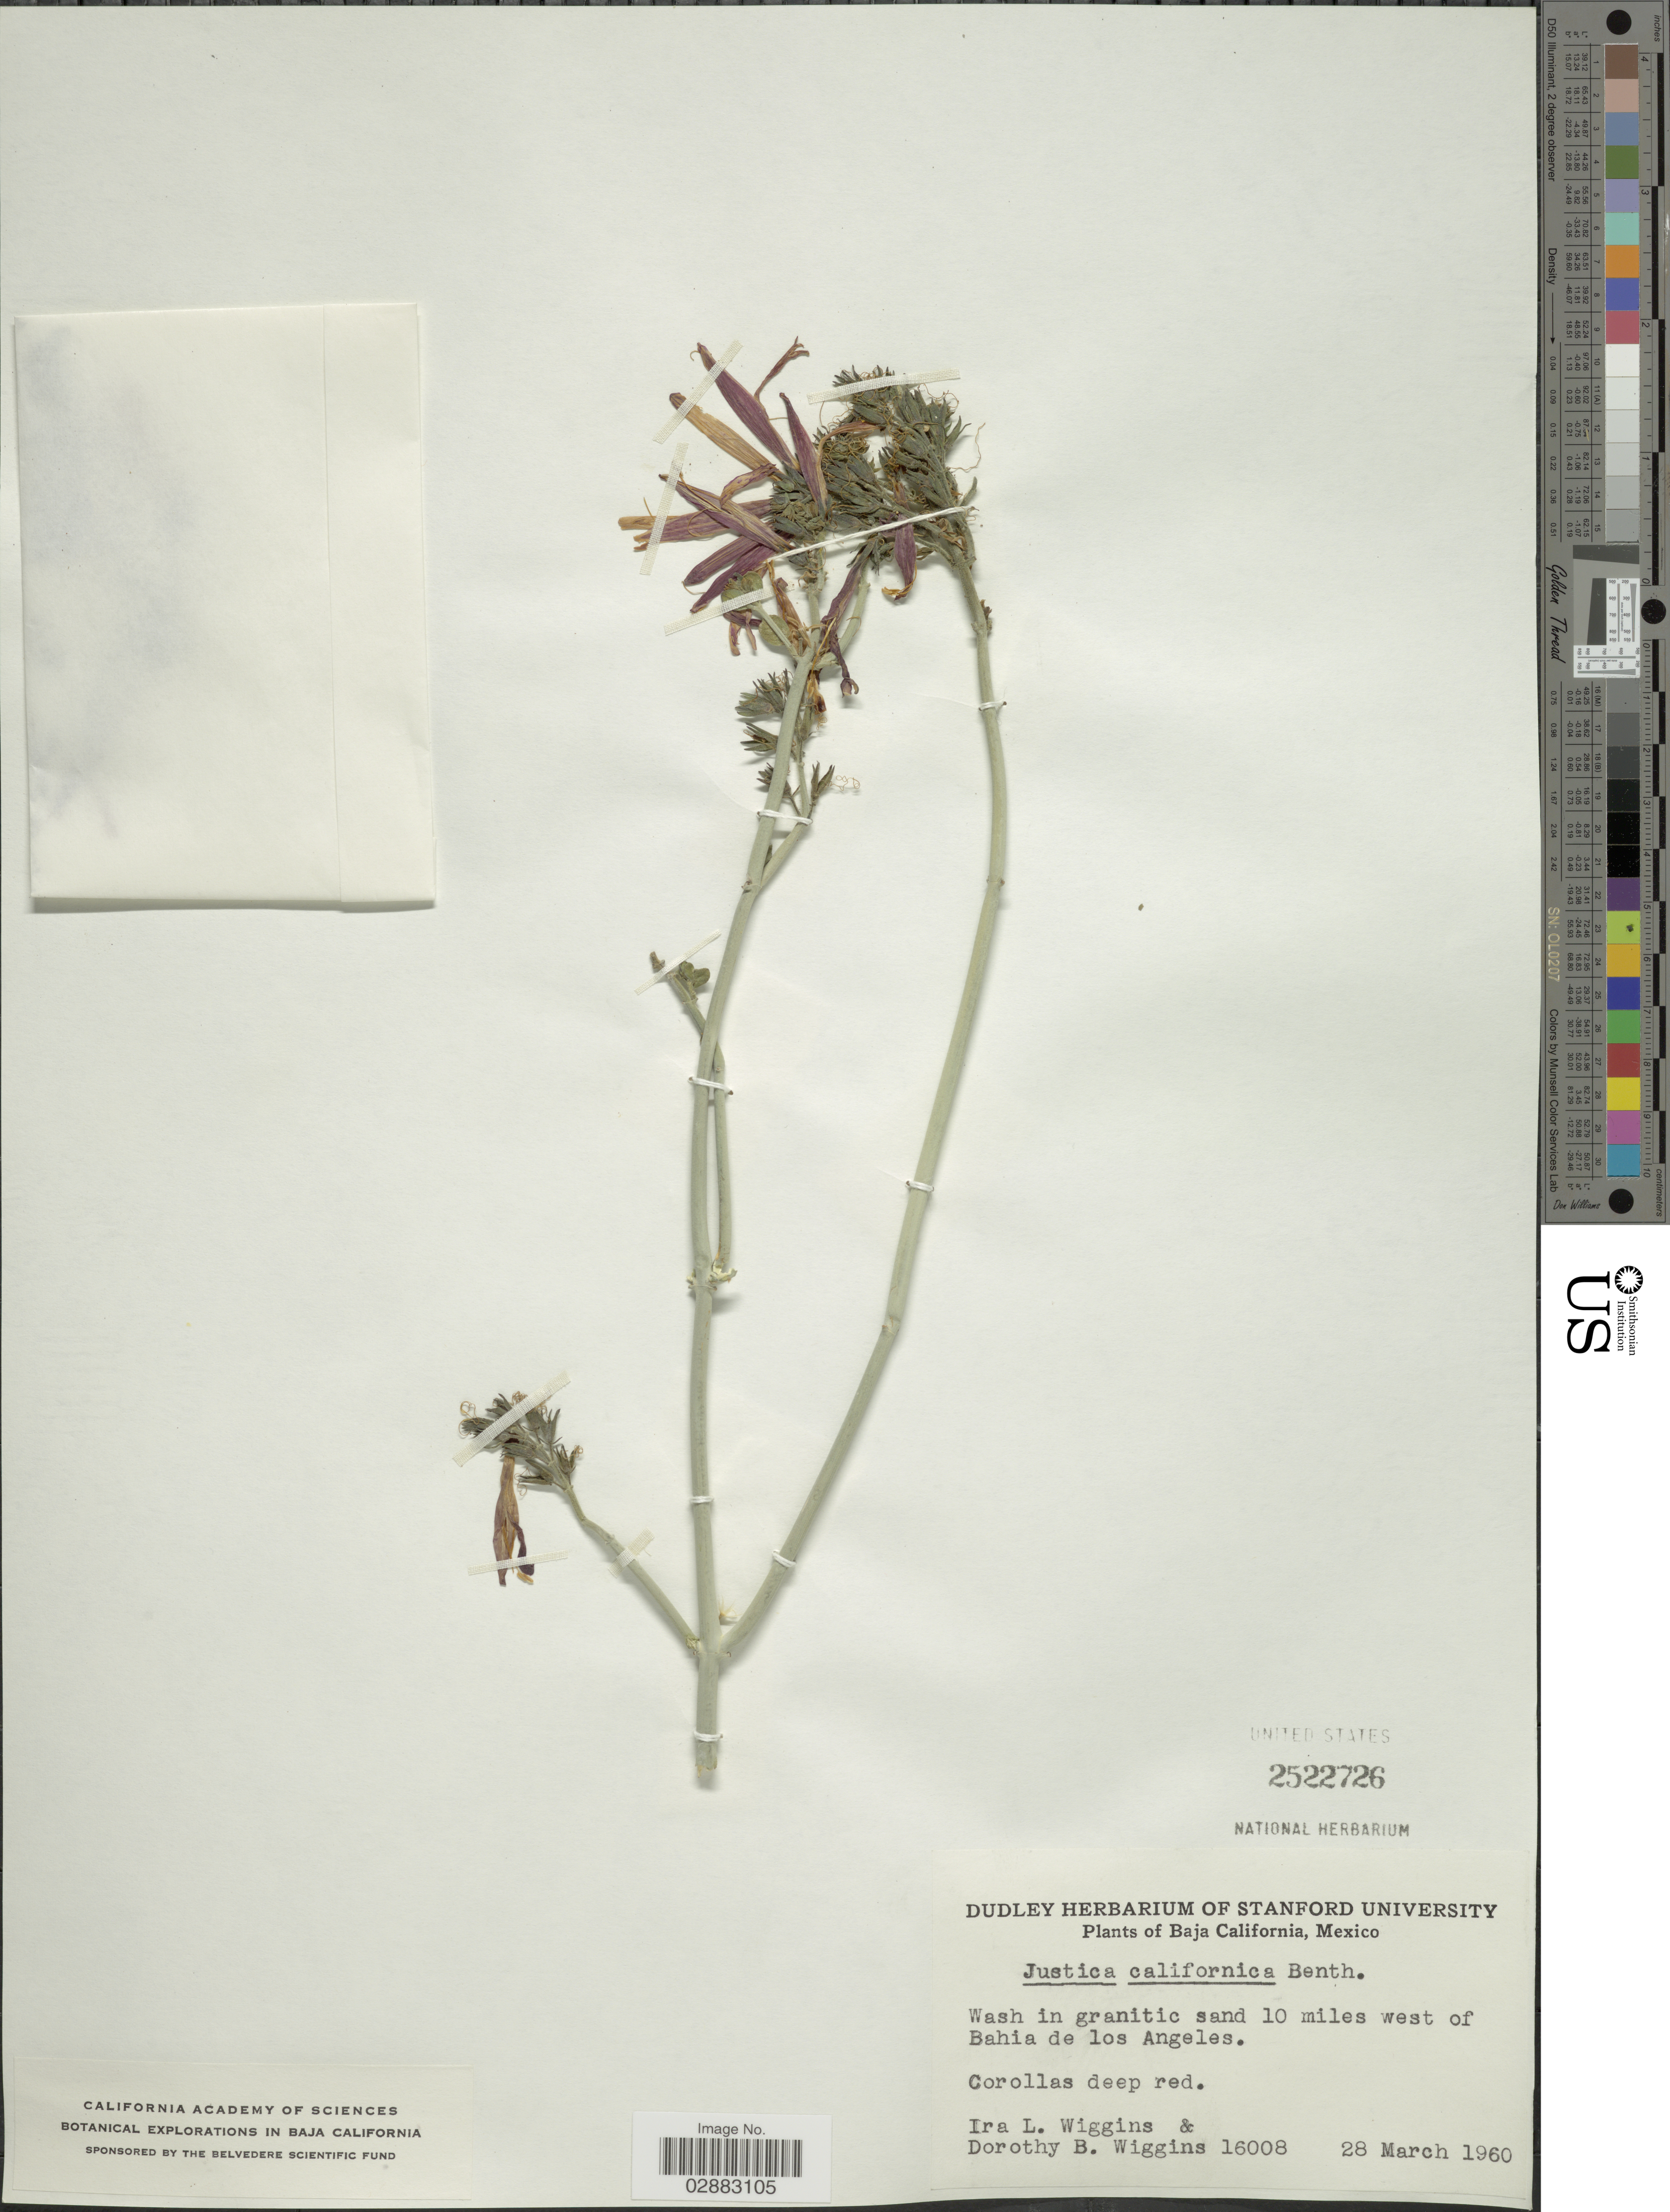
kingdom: Plantae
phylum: Tracheophyta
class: Magnoliopsida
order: Lamiales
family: Acanthaceae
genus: Beloperone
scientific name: Beloperone californica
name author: Benth.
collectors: I. L. Wiggins & D. B. Wiggins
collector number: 16008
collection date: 1960-03-28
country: Mexico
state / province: Baja California Norte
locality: Wash in granitic sand 10 miles west of Bahia de los Angeles.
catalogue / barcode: US 2522726